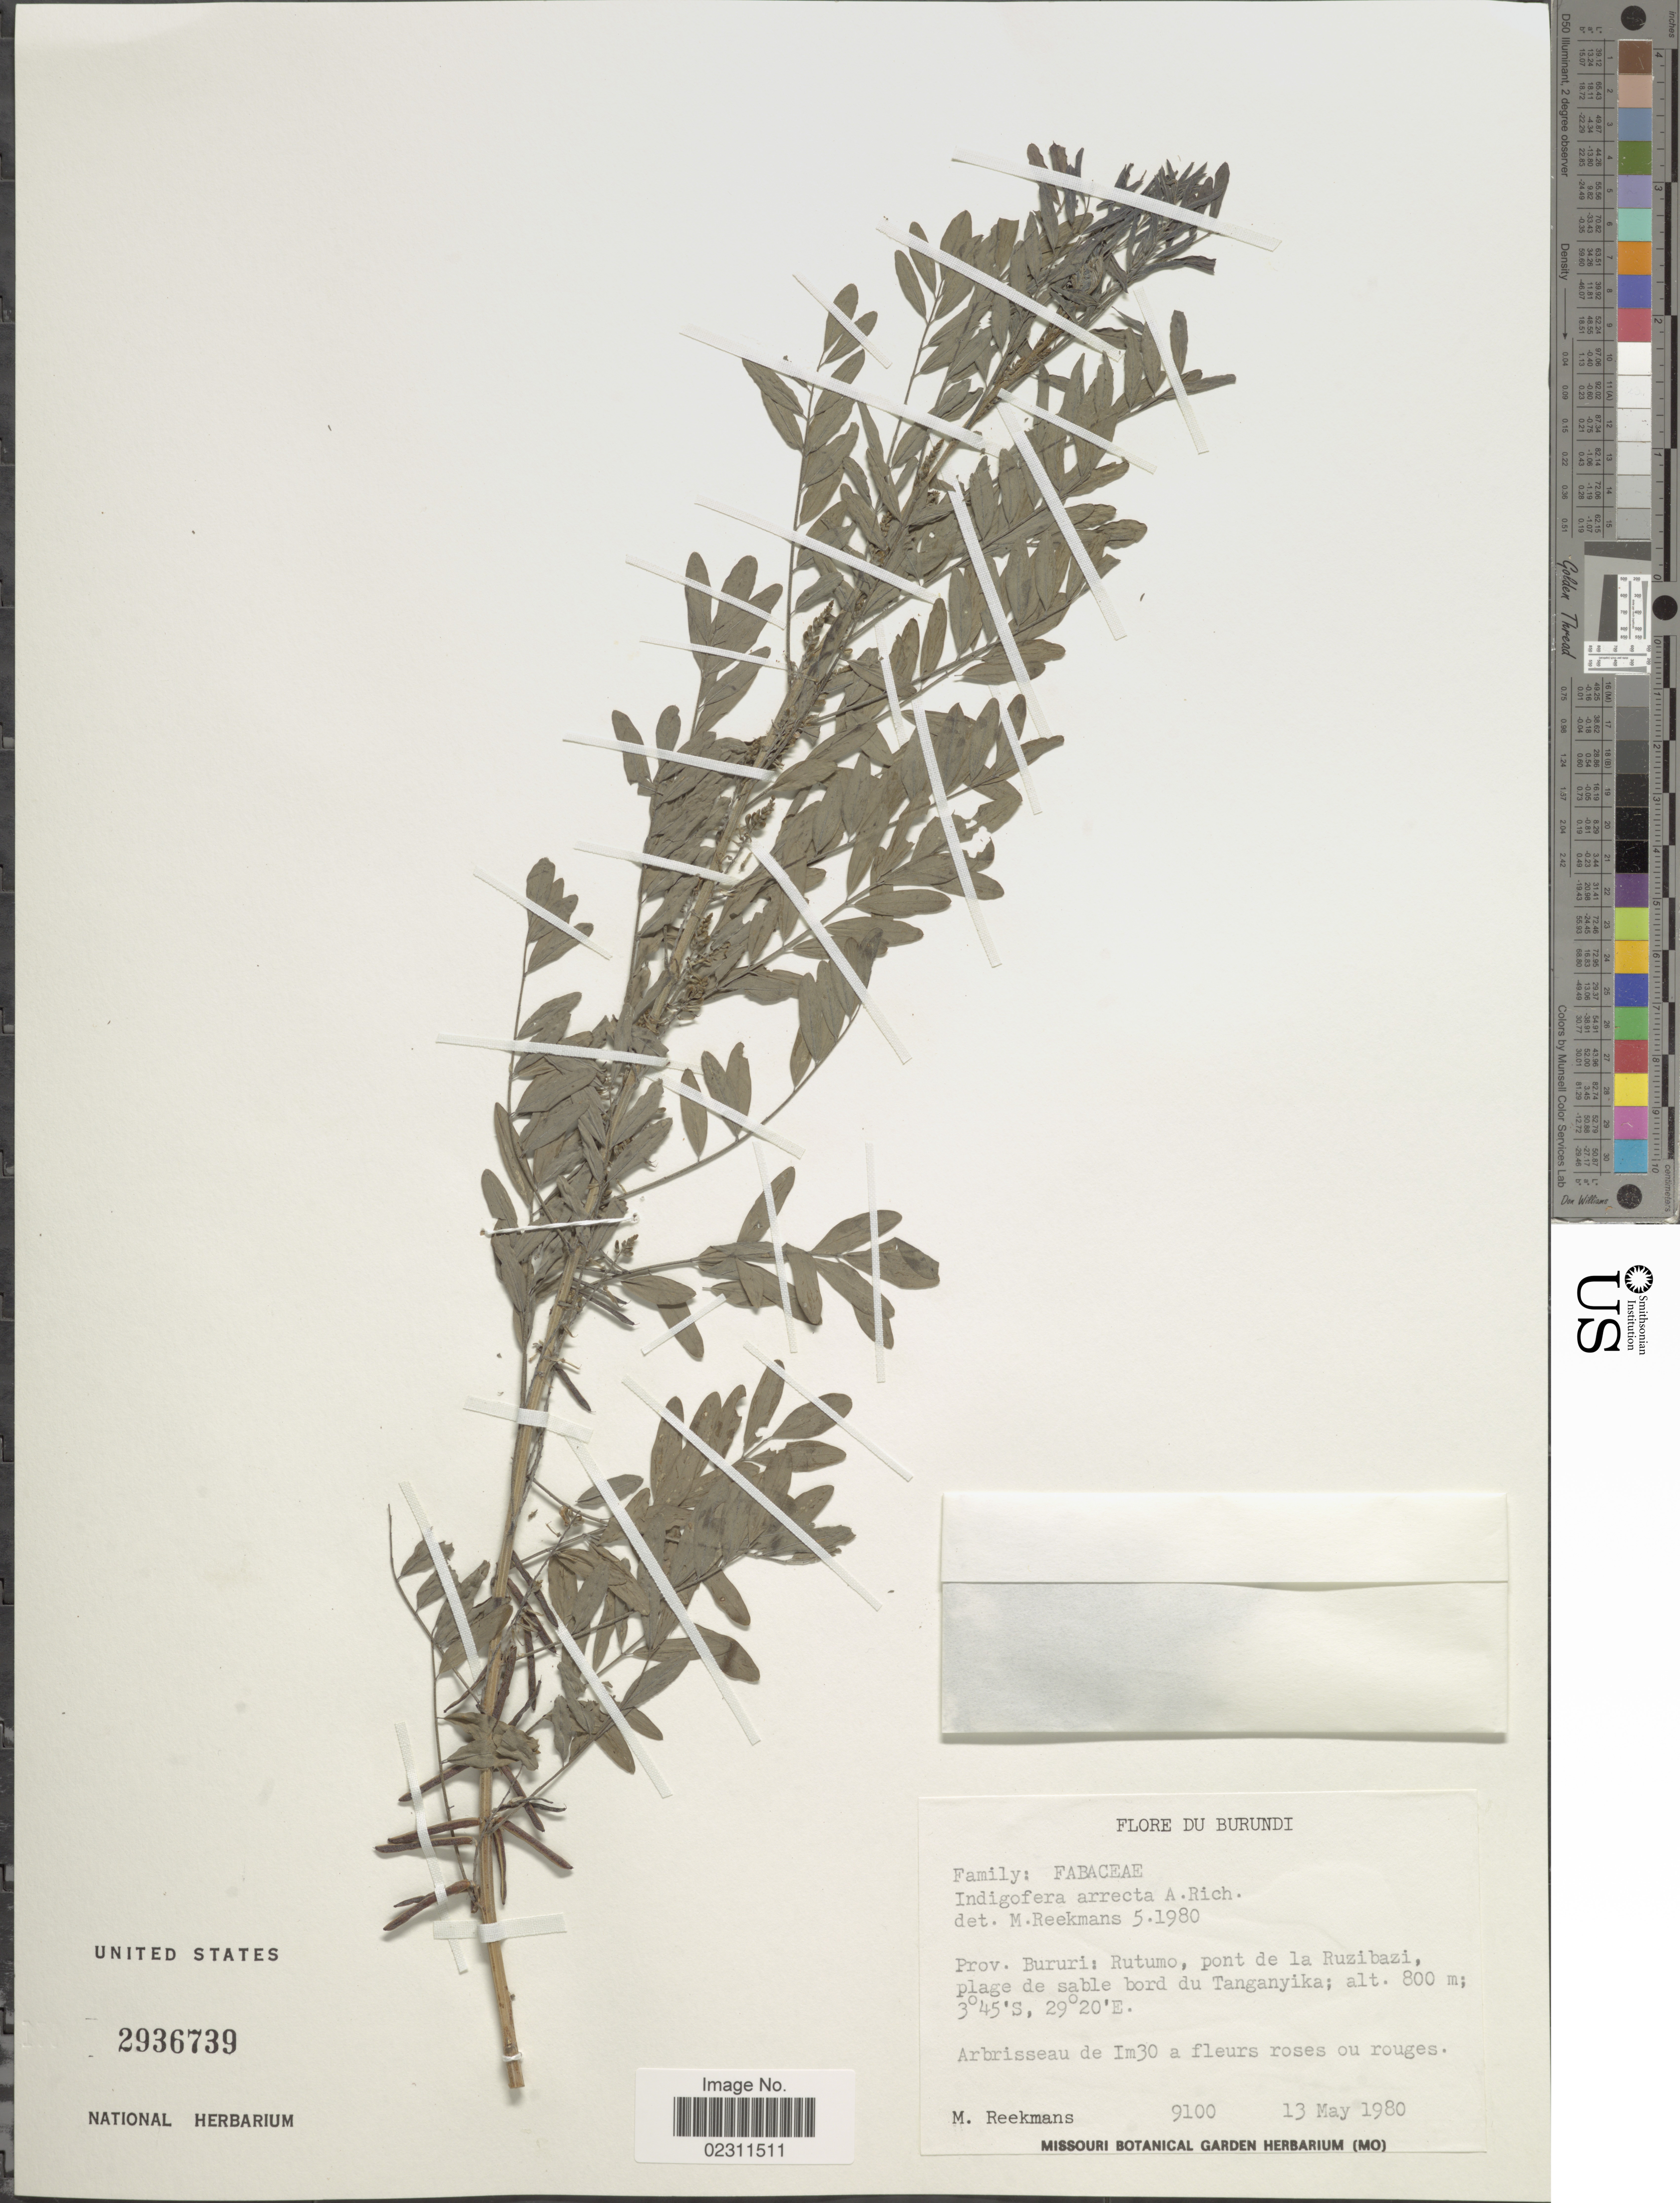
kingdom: Plantae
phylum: Tracheophyta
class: Magnoliopsida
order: Fabales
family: Fabaceae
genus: Indigofera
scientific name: Indigofera arrecta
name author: Hochst. ex A. Rich.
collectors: M. Reekmans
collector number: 9100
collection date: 1980-05-13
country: Burundi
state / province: Bururi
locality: Rutumo, pont de la Ruzibazi, plage de sable bord du Tanganyika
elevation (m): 800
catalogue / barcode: US 2936739